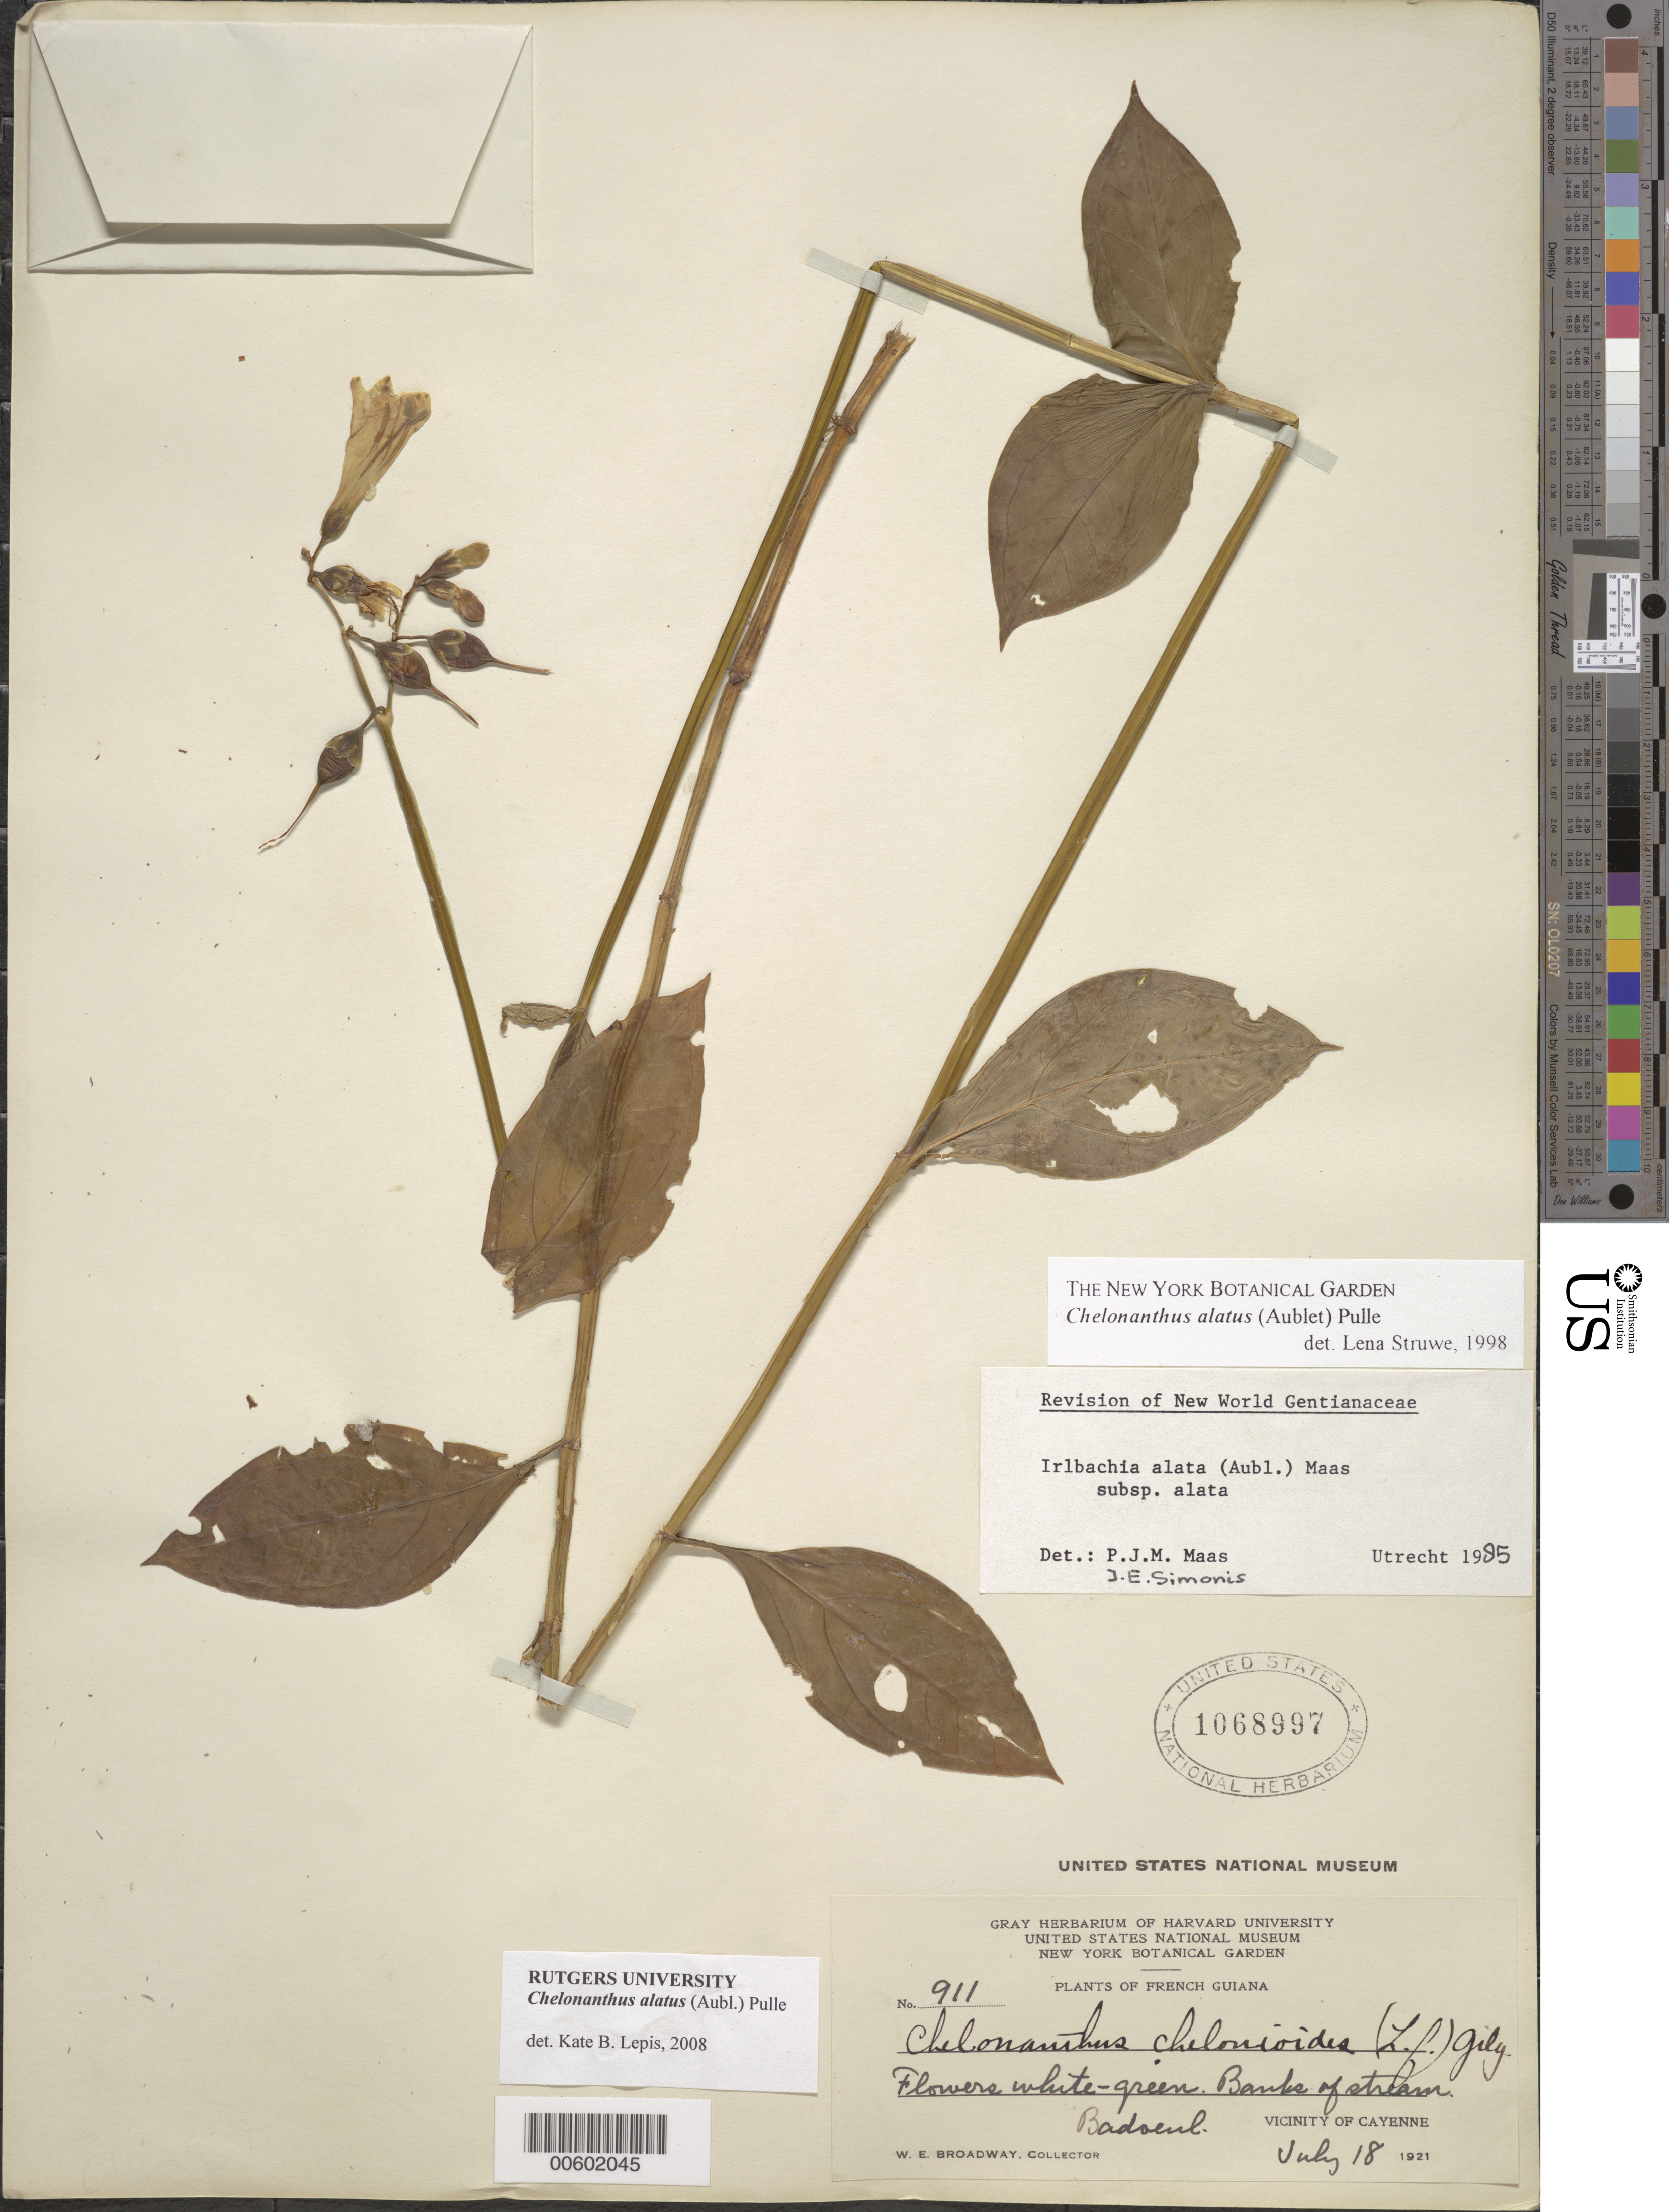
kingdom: Plantae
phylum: Tracheophyta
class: Magnoliopsida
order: Gentianales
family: Gentianaceae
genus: Chelonanthus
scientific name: Chelonanthus alatus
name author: (Aubl.) Pulle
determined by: Struwe, L.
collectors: W. E. Broadway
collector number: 911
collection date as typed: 18-Jul-21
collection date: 1921-07-18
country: French Guiana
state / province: Cayenne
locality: Cayenne, vic., Badoeul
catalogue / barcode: US 1068997